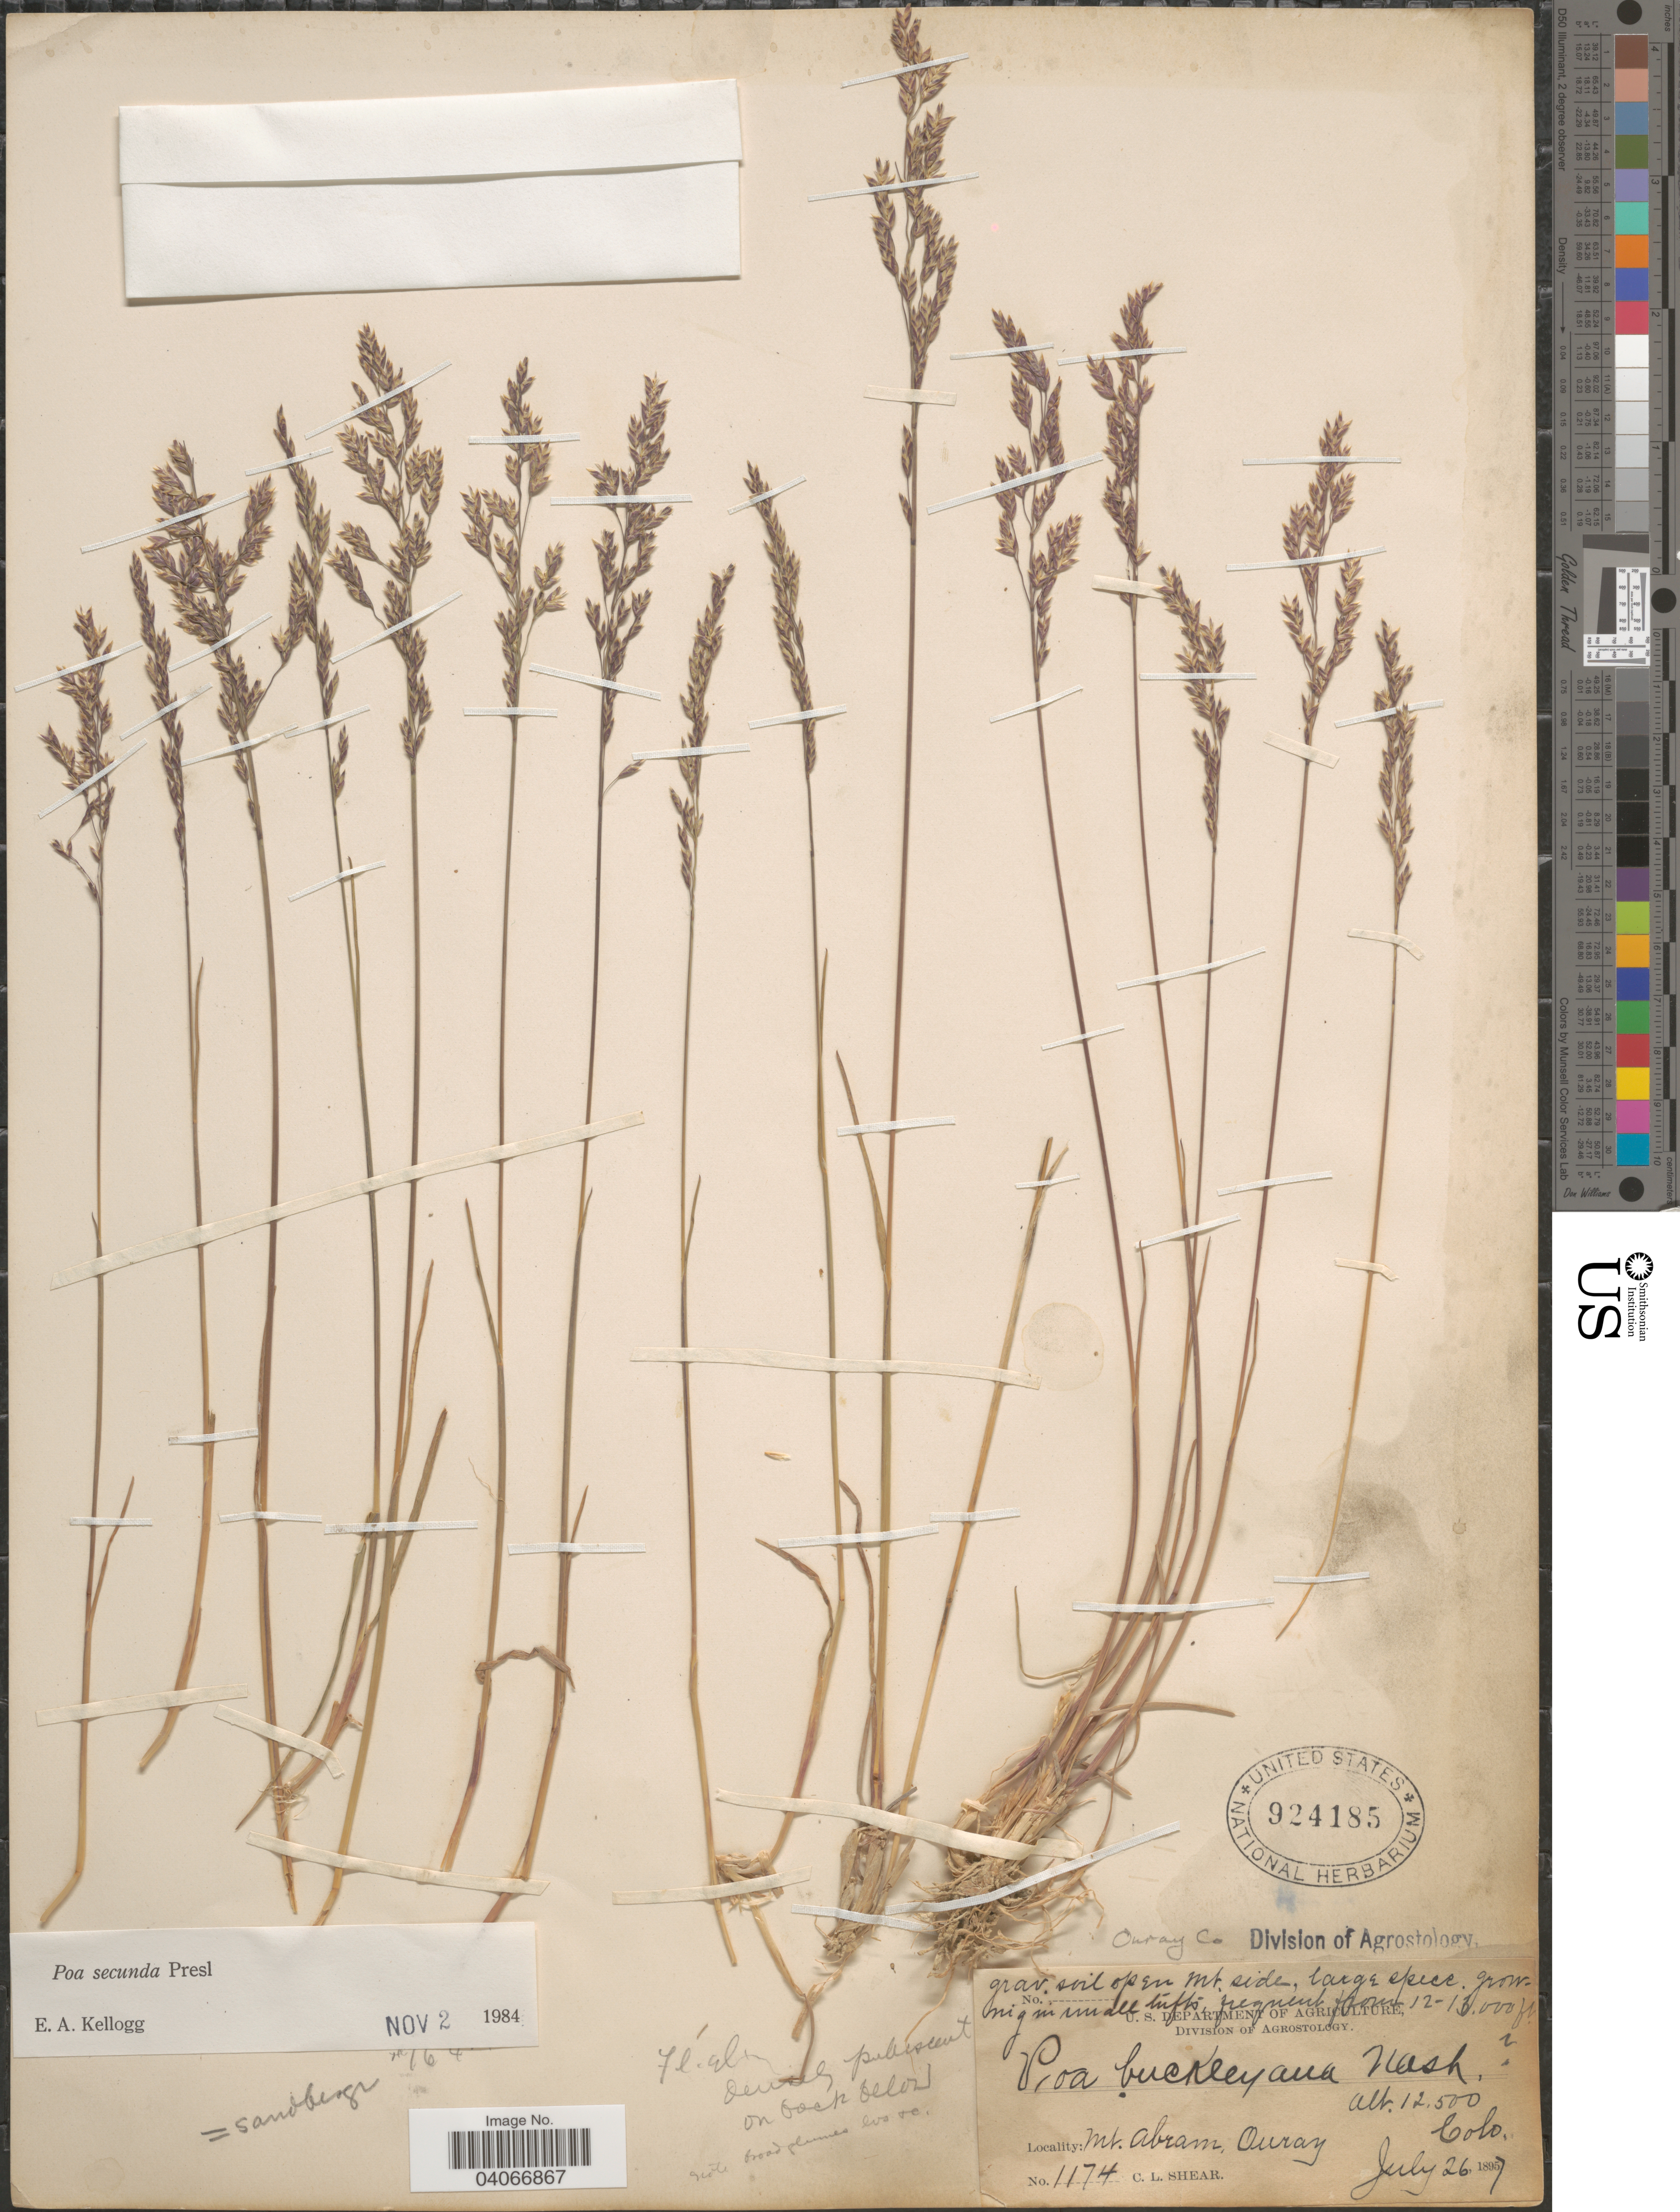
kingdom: Plantae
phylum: Tracheophyta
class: Liliopsida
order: Poales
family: Poaceae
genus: Poa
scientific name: Poa secunda subsp. secunda var. scabrella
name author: (Thurb.) Soreng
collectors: C. L. Shear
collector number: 1174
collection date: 1895-07-26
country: United States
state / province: Colorado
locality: Mt. Abram, Ouray.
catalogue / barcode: US 924185